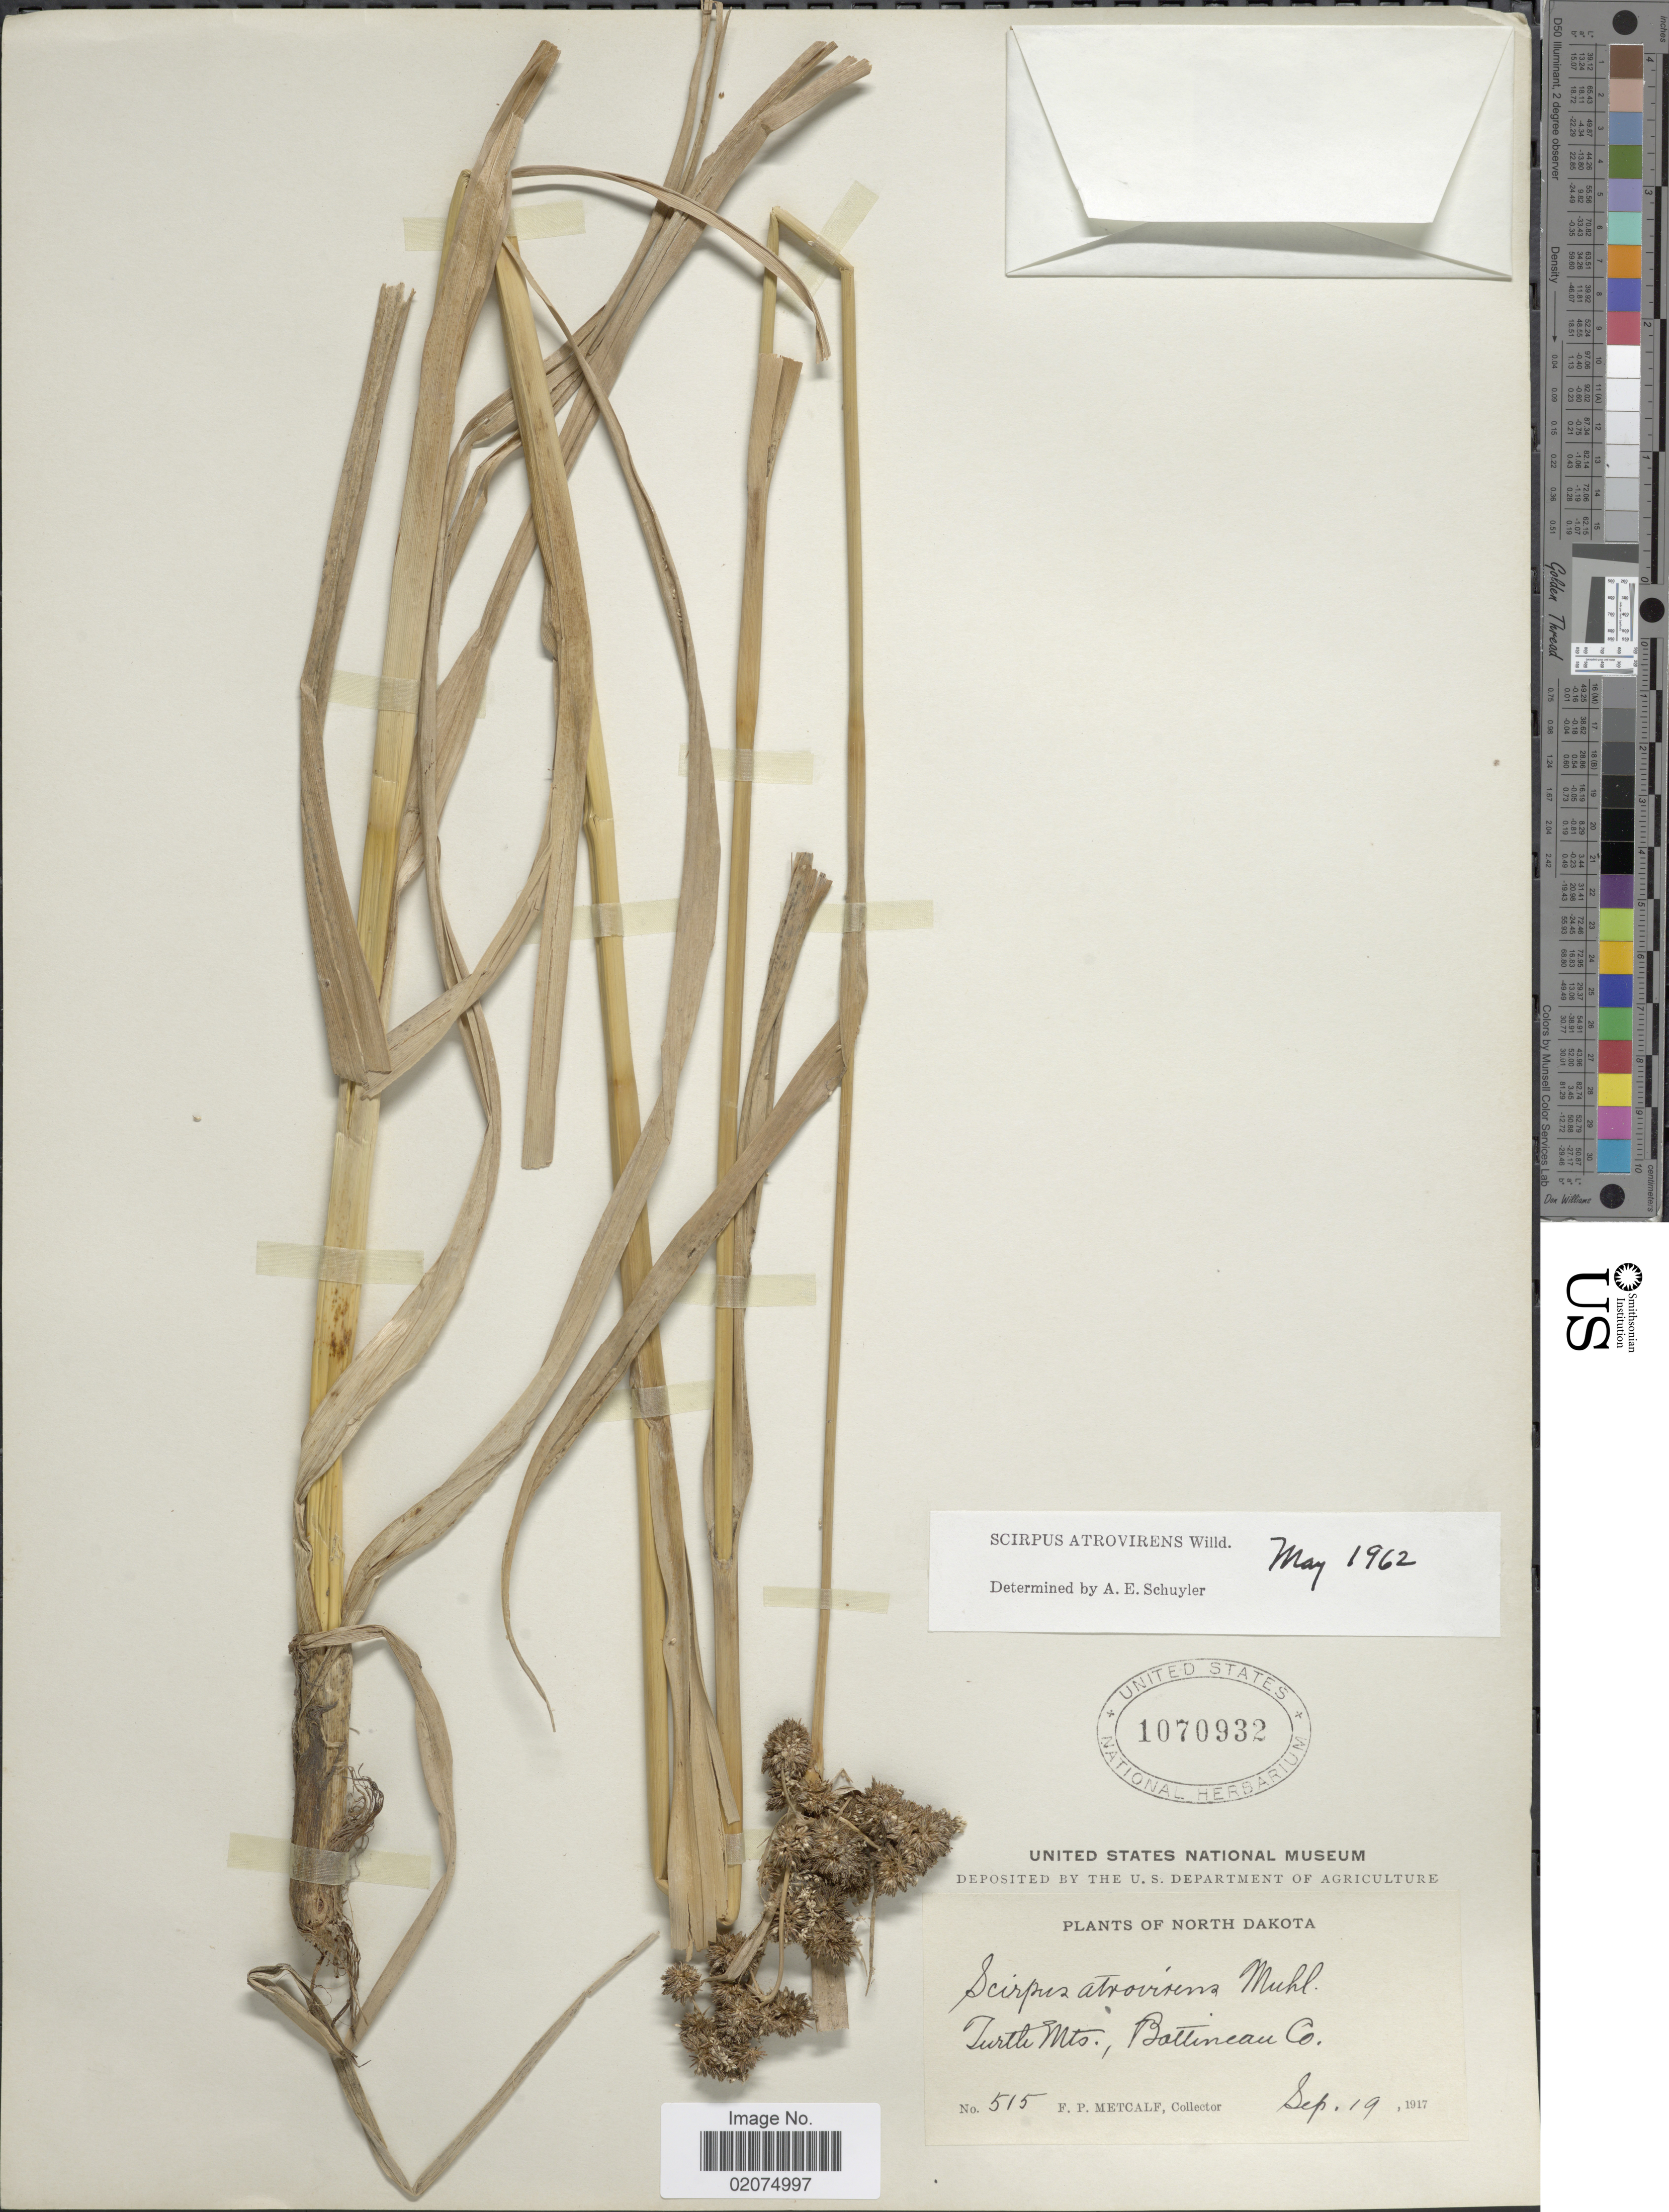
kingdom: Plantae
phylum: Tracheophyta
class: Liliopsida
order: Poales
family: Cyperaceae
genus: Scirpus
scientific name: Scirpus atrovirens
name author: Willd.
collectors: F. Metcalf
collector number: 515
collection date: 1917-09-19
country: United States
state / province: North Dakota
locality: Turtle Mts., Bottineau Co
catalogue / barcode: US 1070932